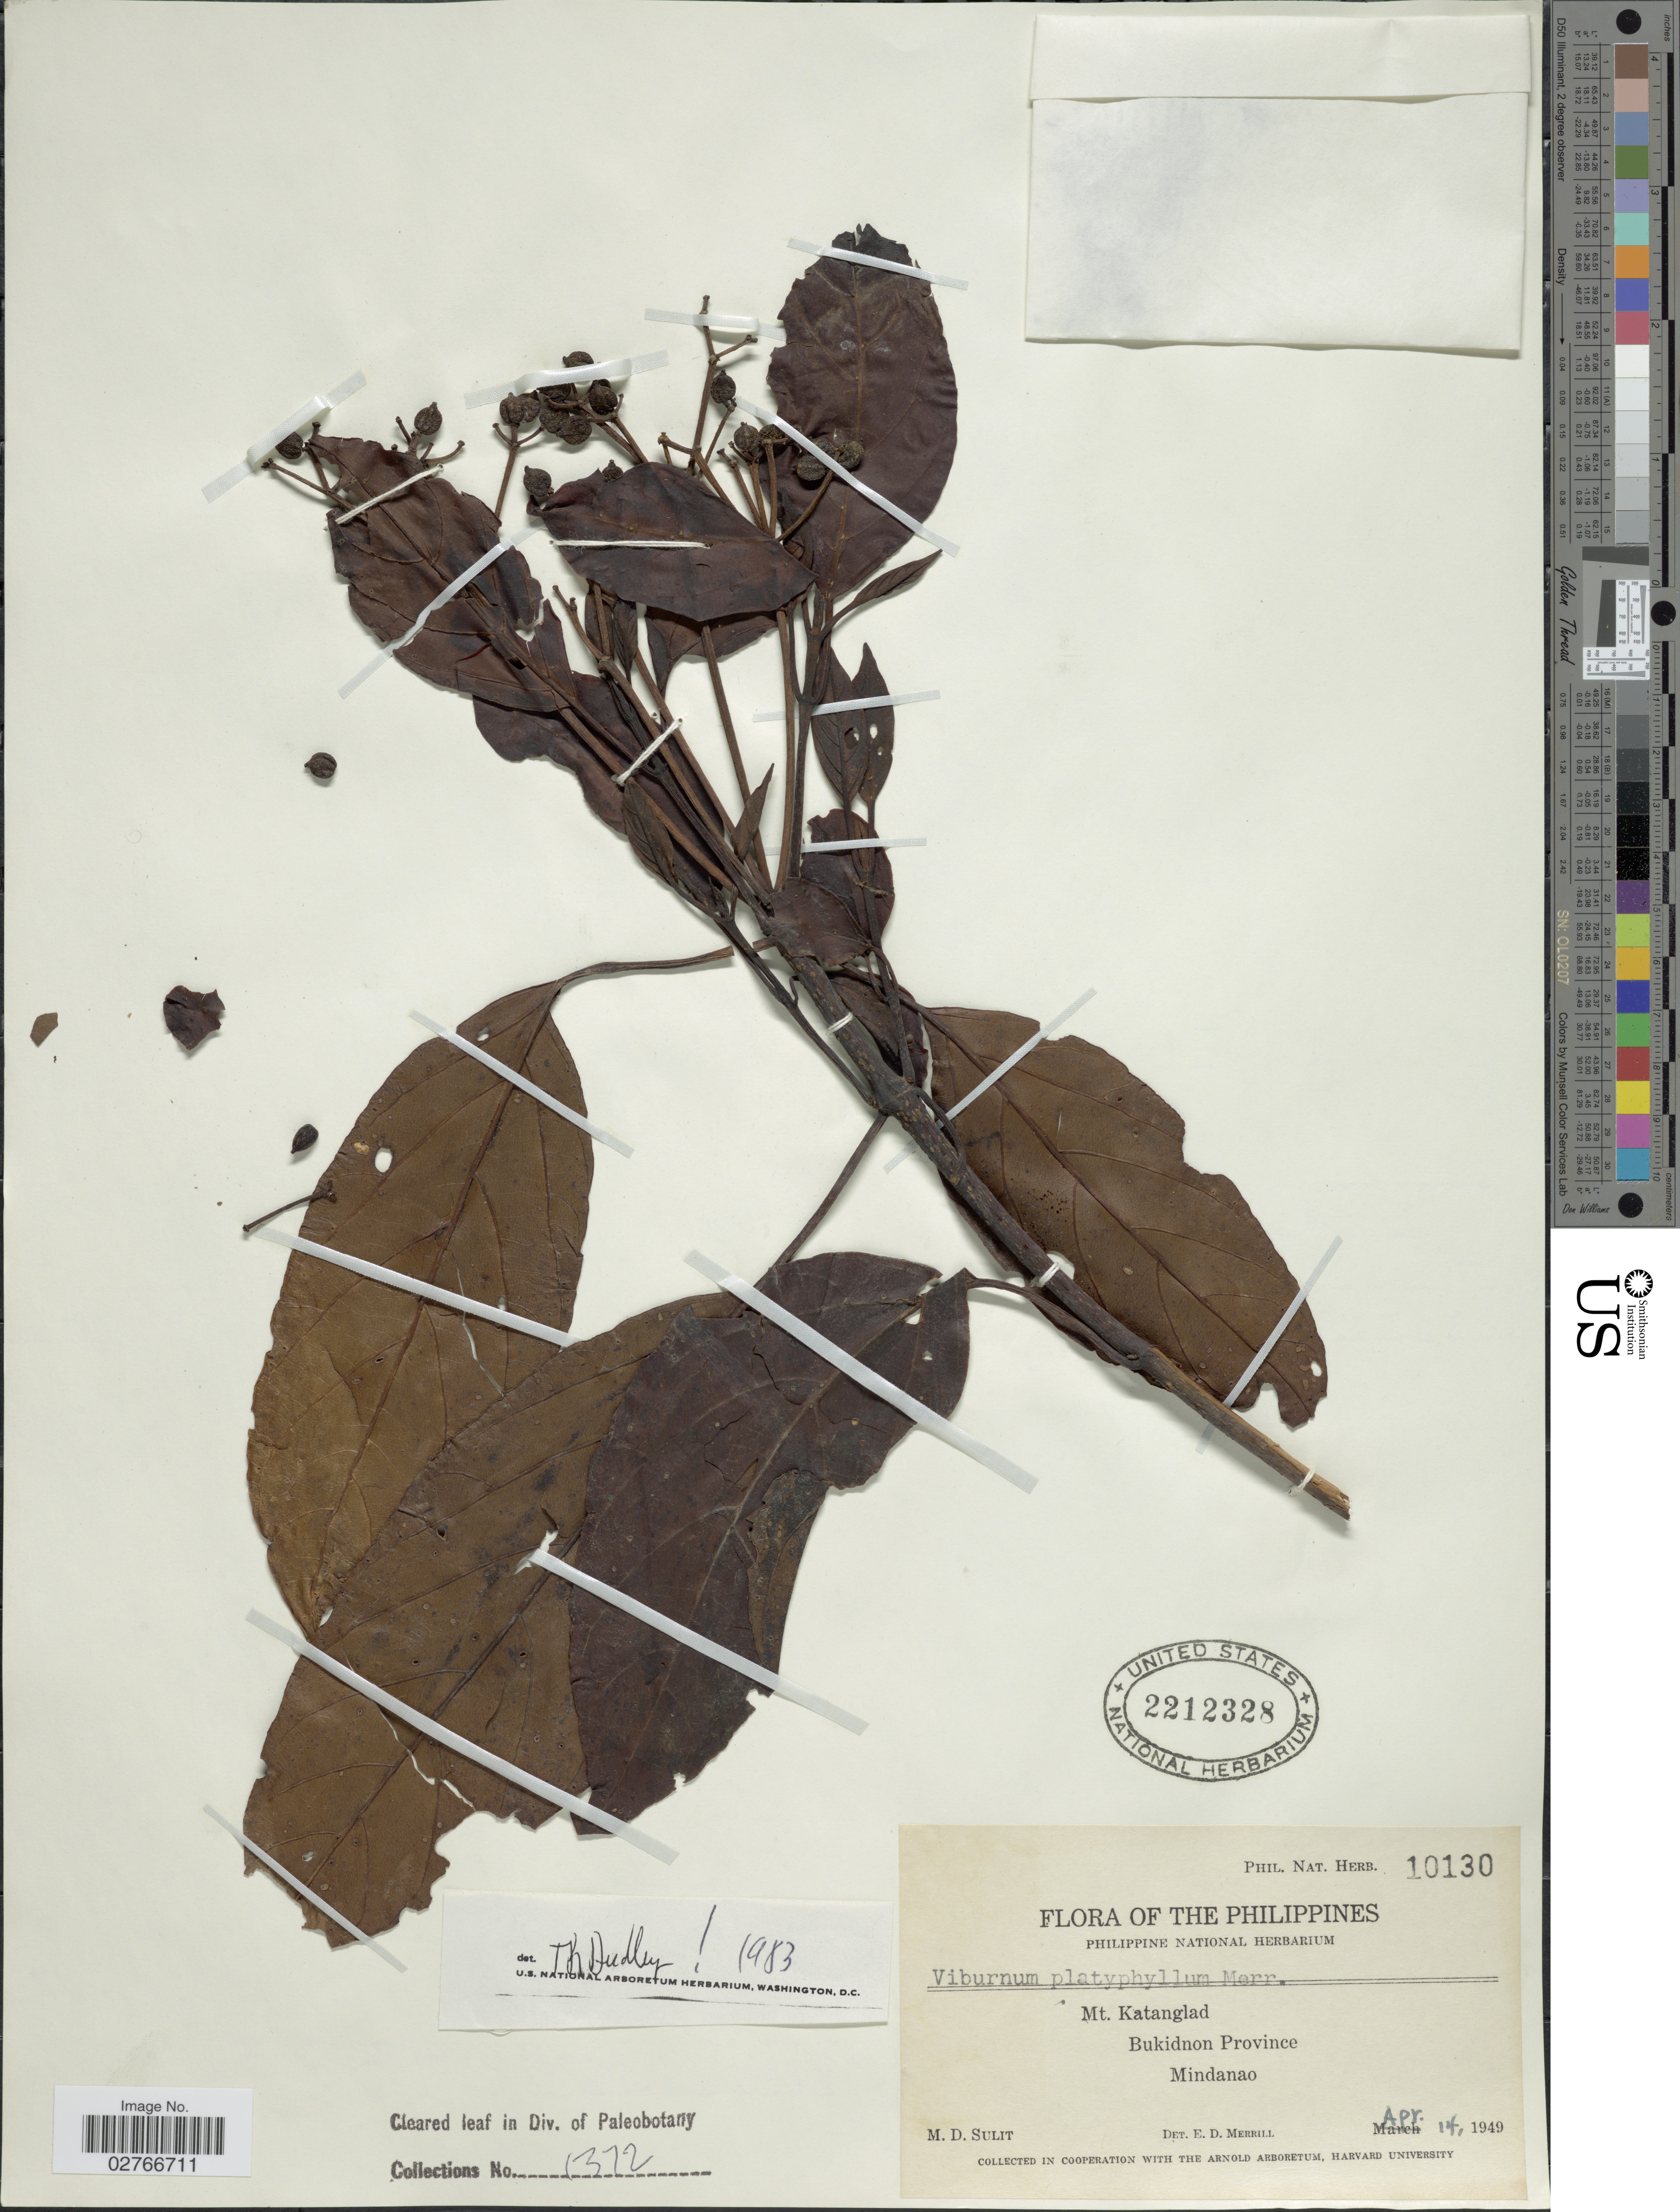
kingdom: Plantae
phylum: Tracheophyta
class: Magnoliopsida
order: Dipsacales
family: Viburnaceae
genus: Viburnum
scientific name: Viburnum platyphyllum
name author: Merr.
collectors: M. Sulit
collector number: Phil. Nat. Herb. 10130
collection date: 1949-04-14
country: Philippines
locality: Mt. Katanglad. Bukidnon Province. Mindanao.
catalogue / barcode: US 2212328